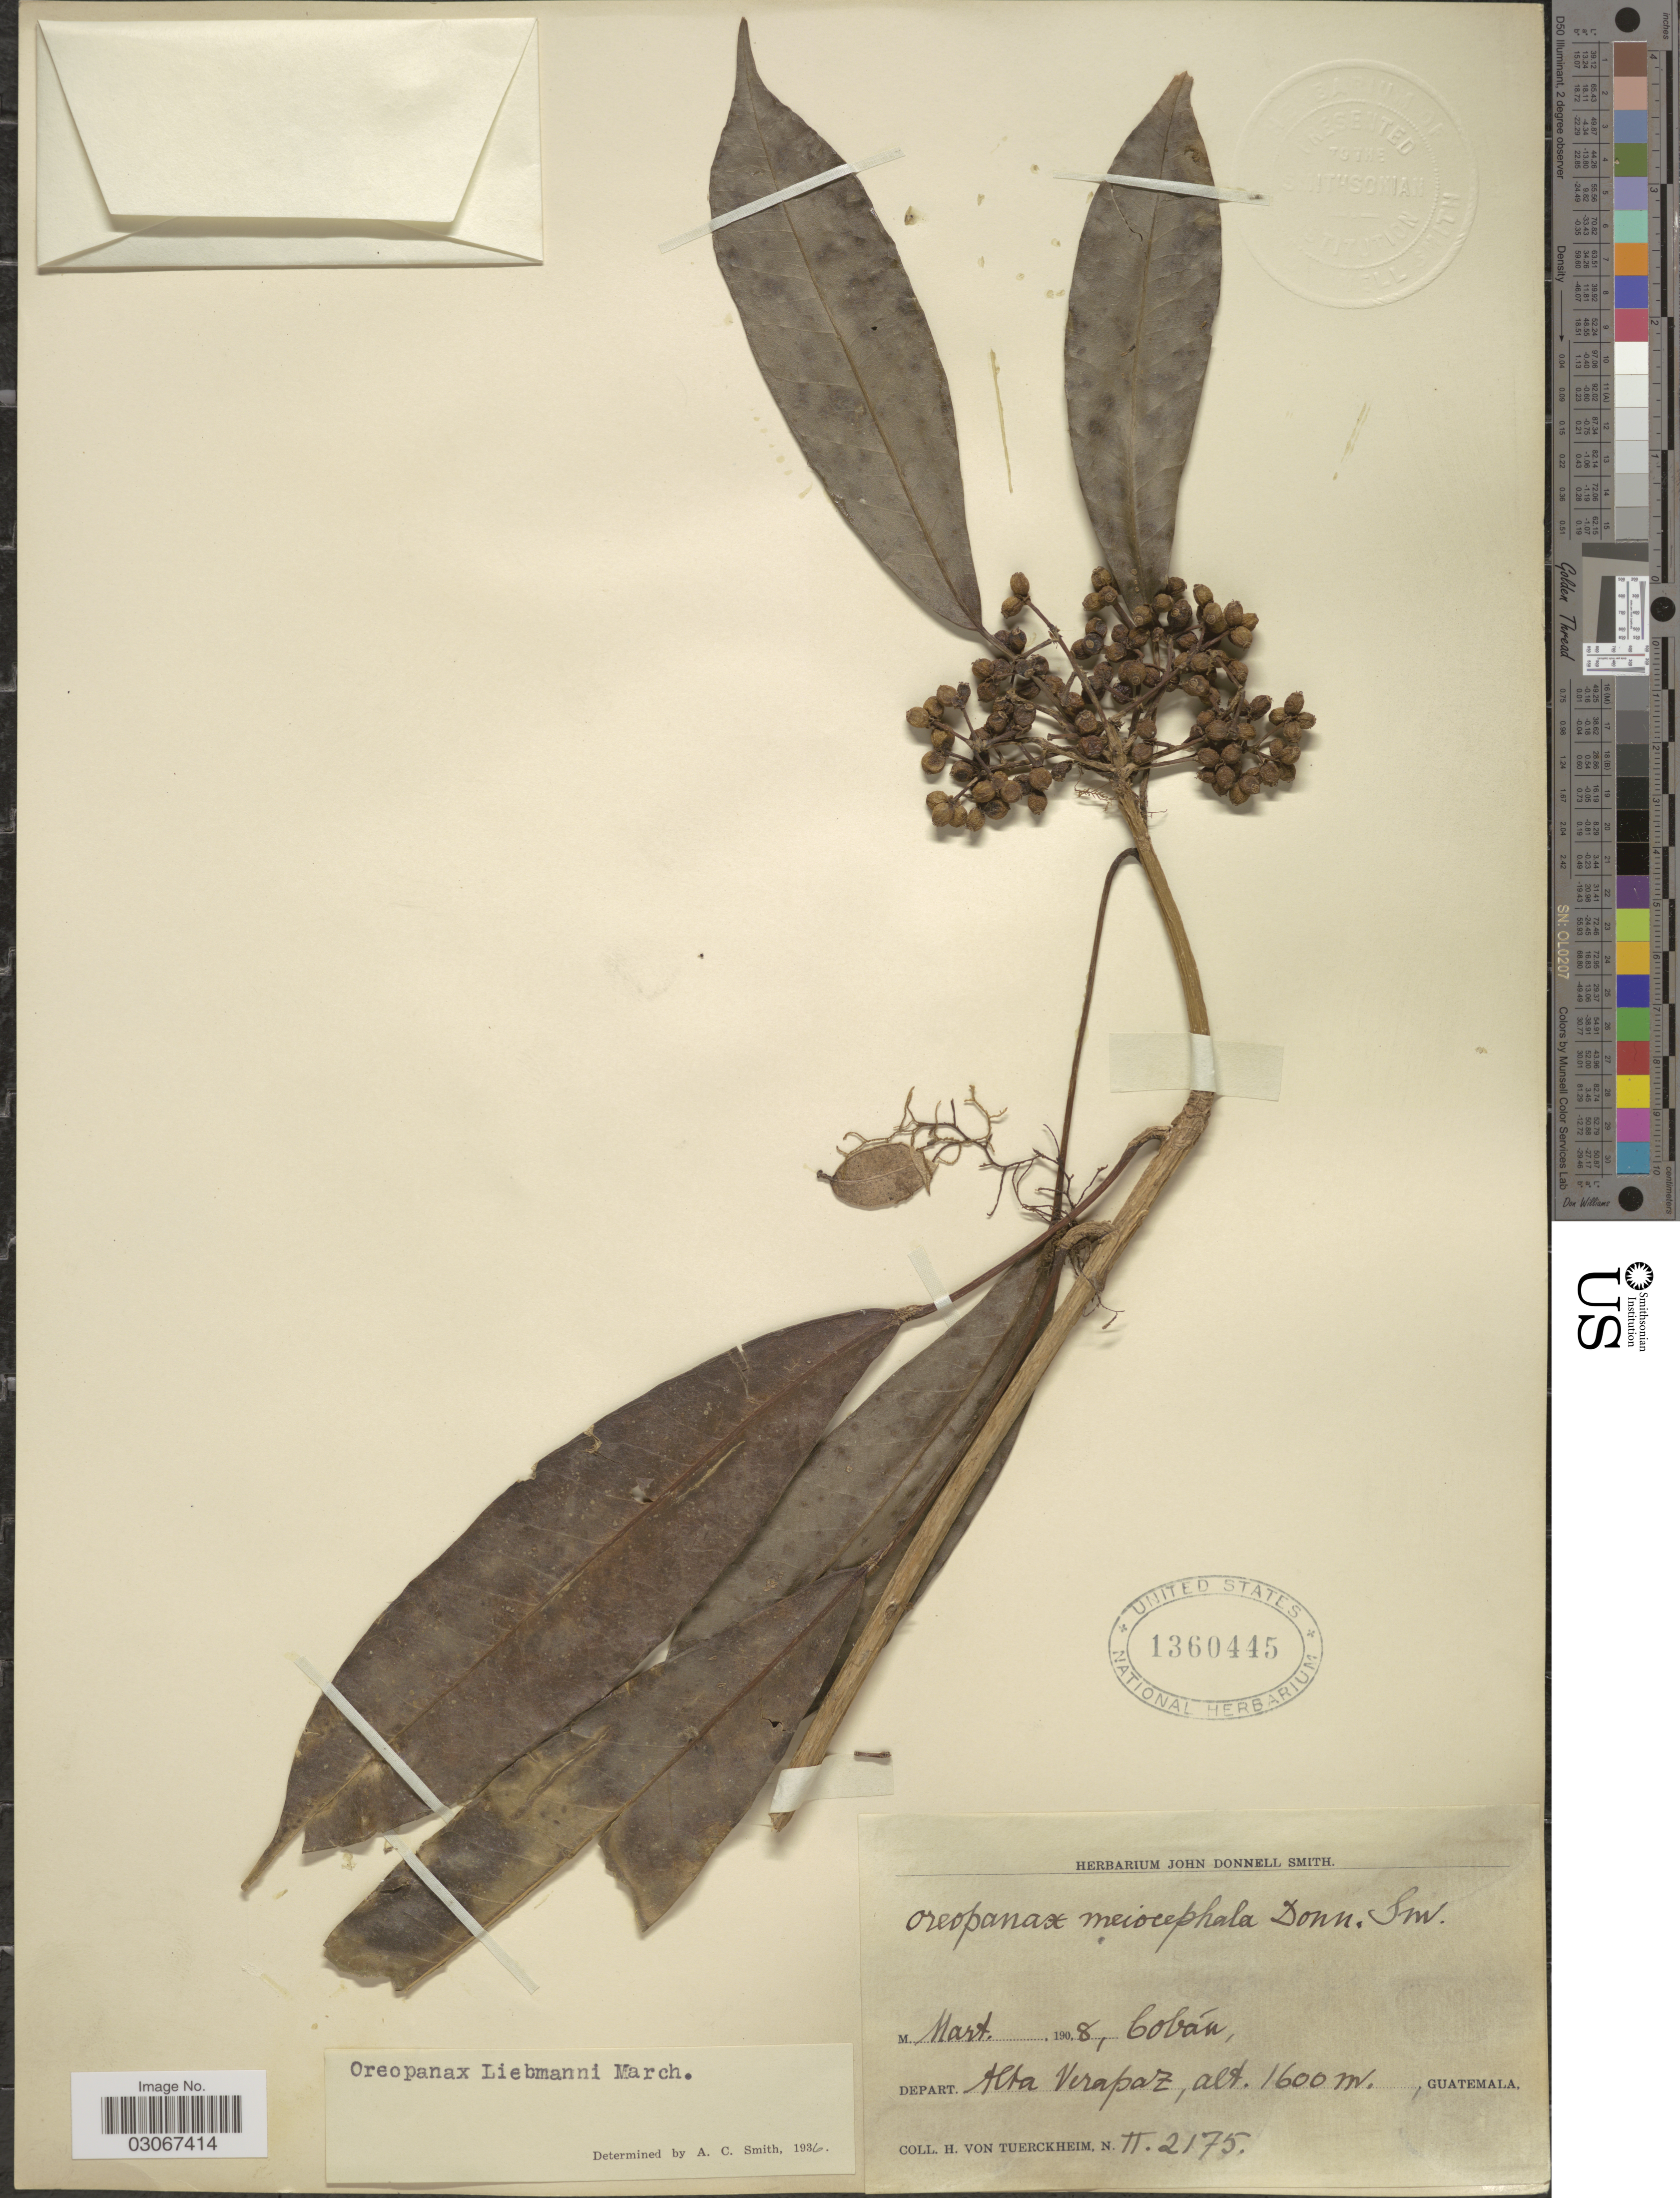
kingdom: Plantae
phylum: Tracheophyta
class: Magnoliopsida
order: Apiales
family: Araliaceae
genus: Oreopanax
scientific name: Oreopanax liebmannii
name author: Marchal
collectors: H. von Türckheim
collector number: II. 2175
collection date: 1908-03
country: Guatemala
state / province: Alta Verapaz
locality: Depart. Alta Verapaz, Cobán.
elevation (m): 1600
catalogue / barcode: US 1360445